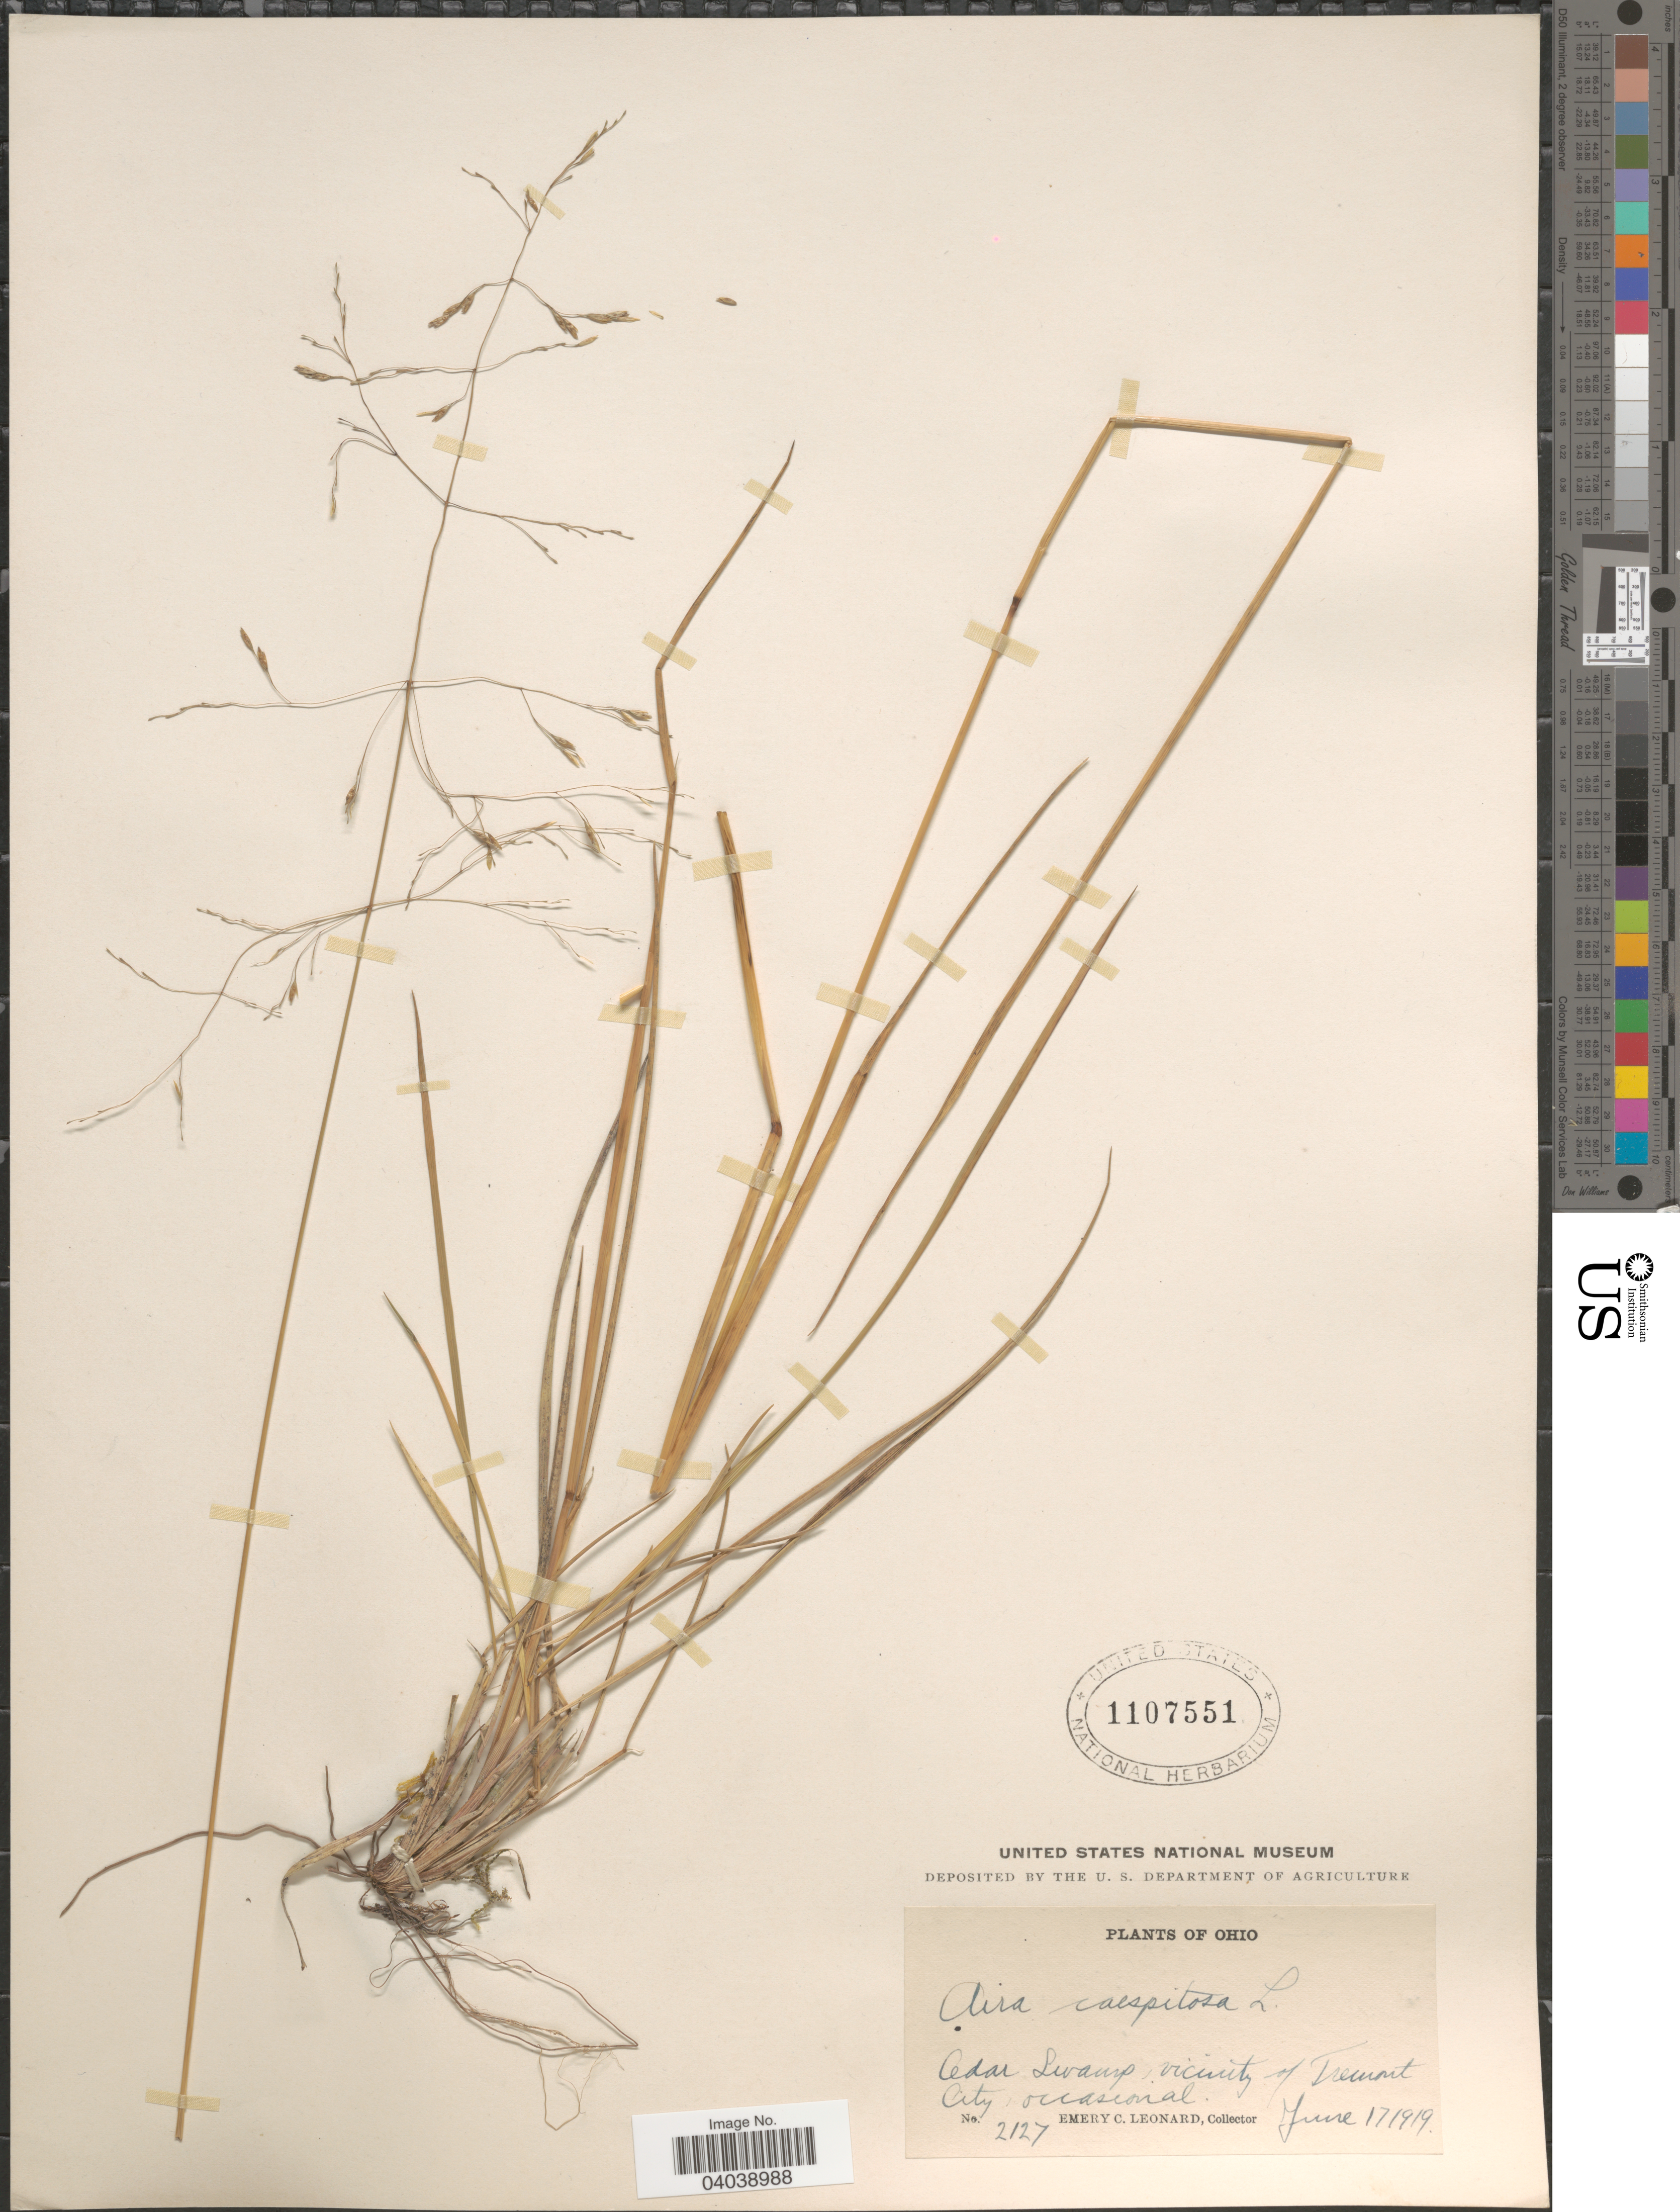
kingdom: Plantae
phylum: Tracheophyta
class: Liliopsida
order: Poales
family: Poaceae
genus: Deschampsia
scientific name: Deschampsia cespitosa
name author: (L.) P. Beauv.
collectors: E. C. Leonard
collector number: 2127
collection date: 1919-06-17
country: United States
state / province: Ohio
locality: Cedar Swamp, vicinity of Fremont City.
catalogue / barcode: US 1107551